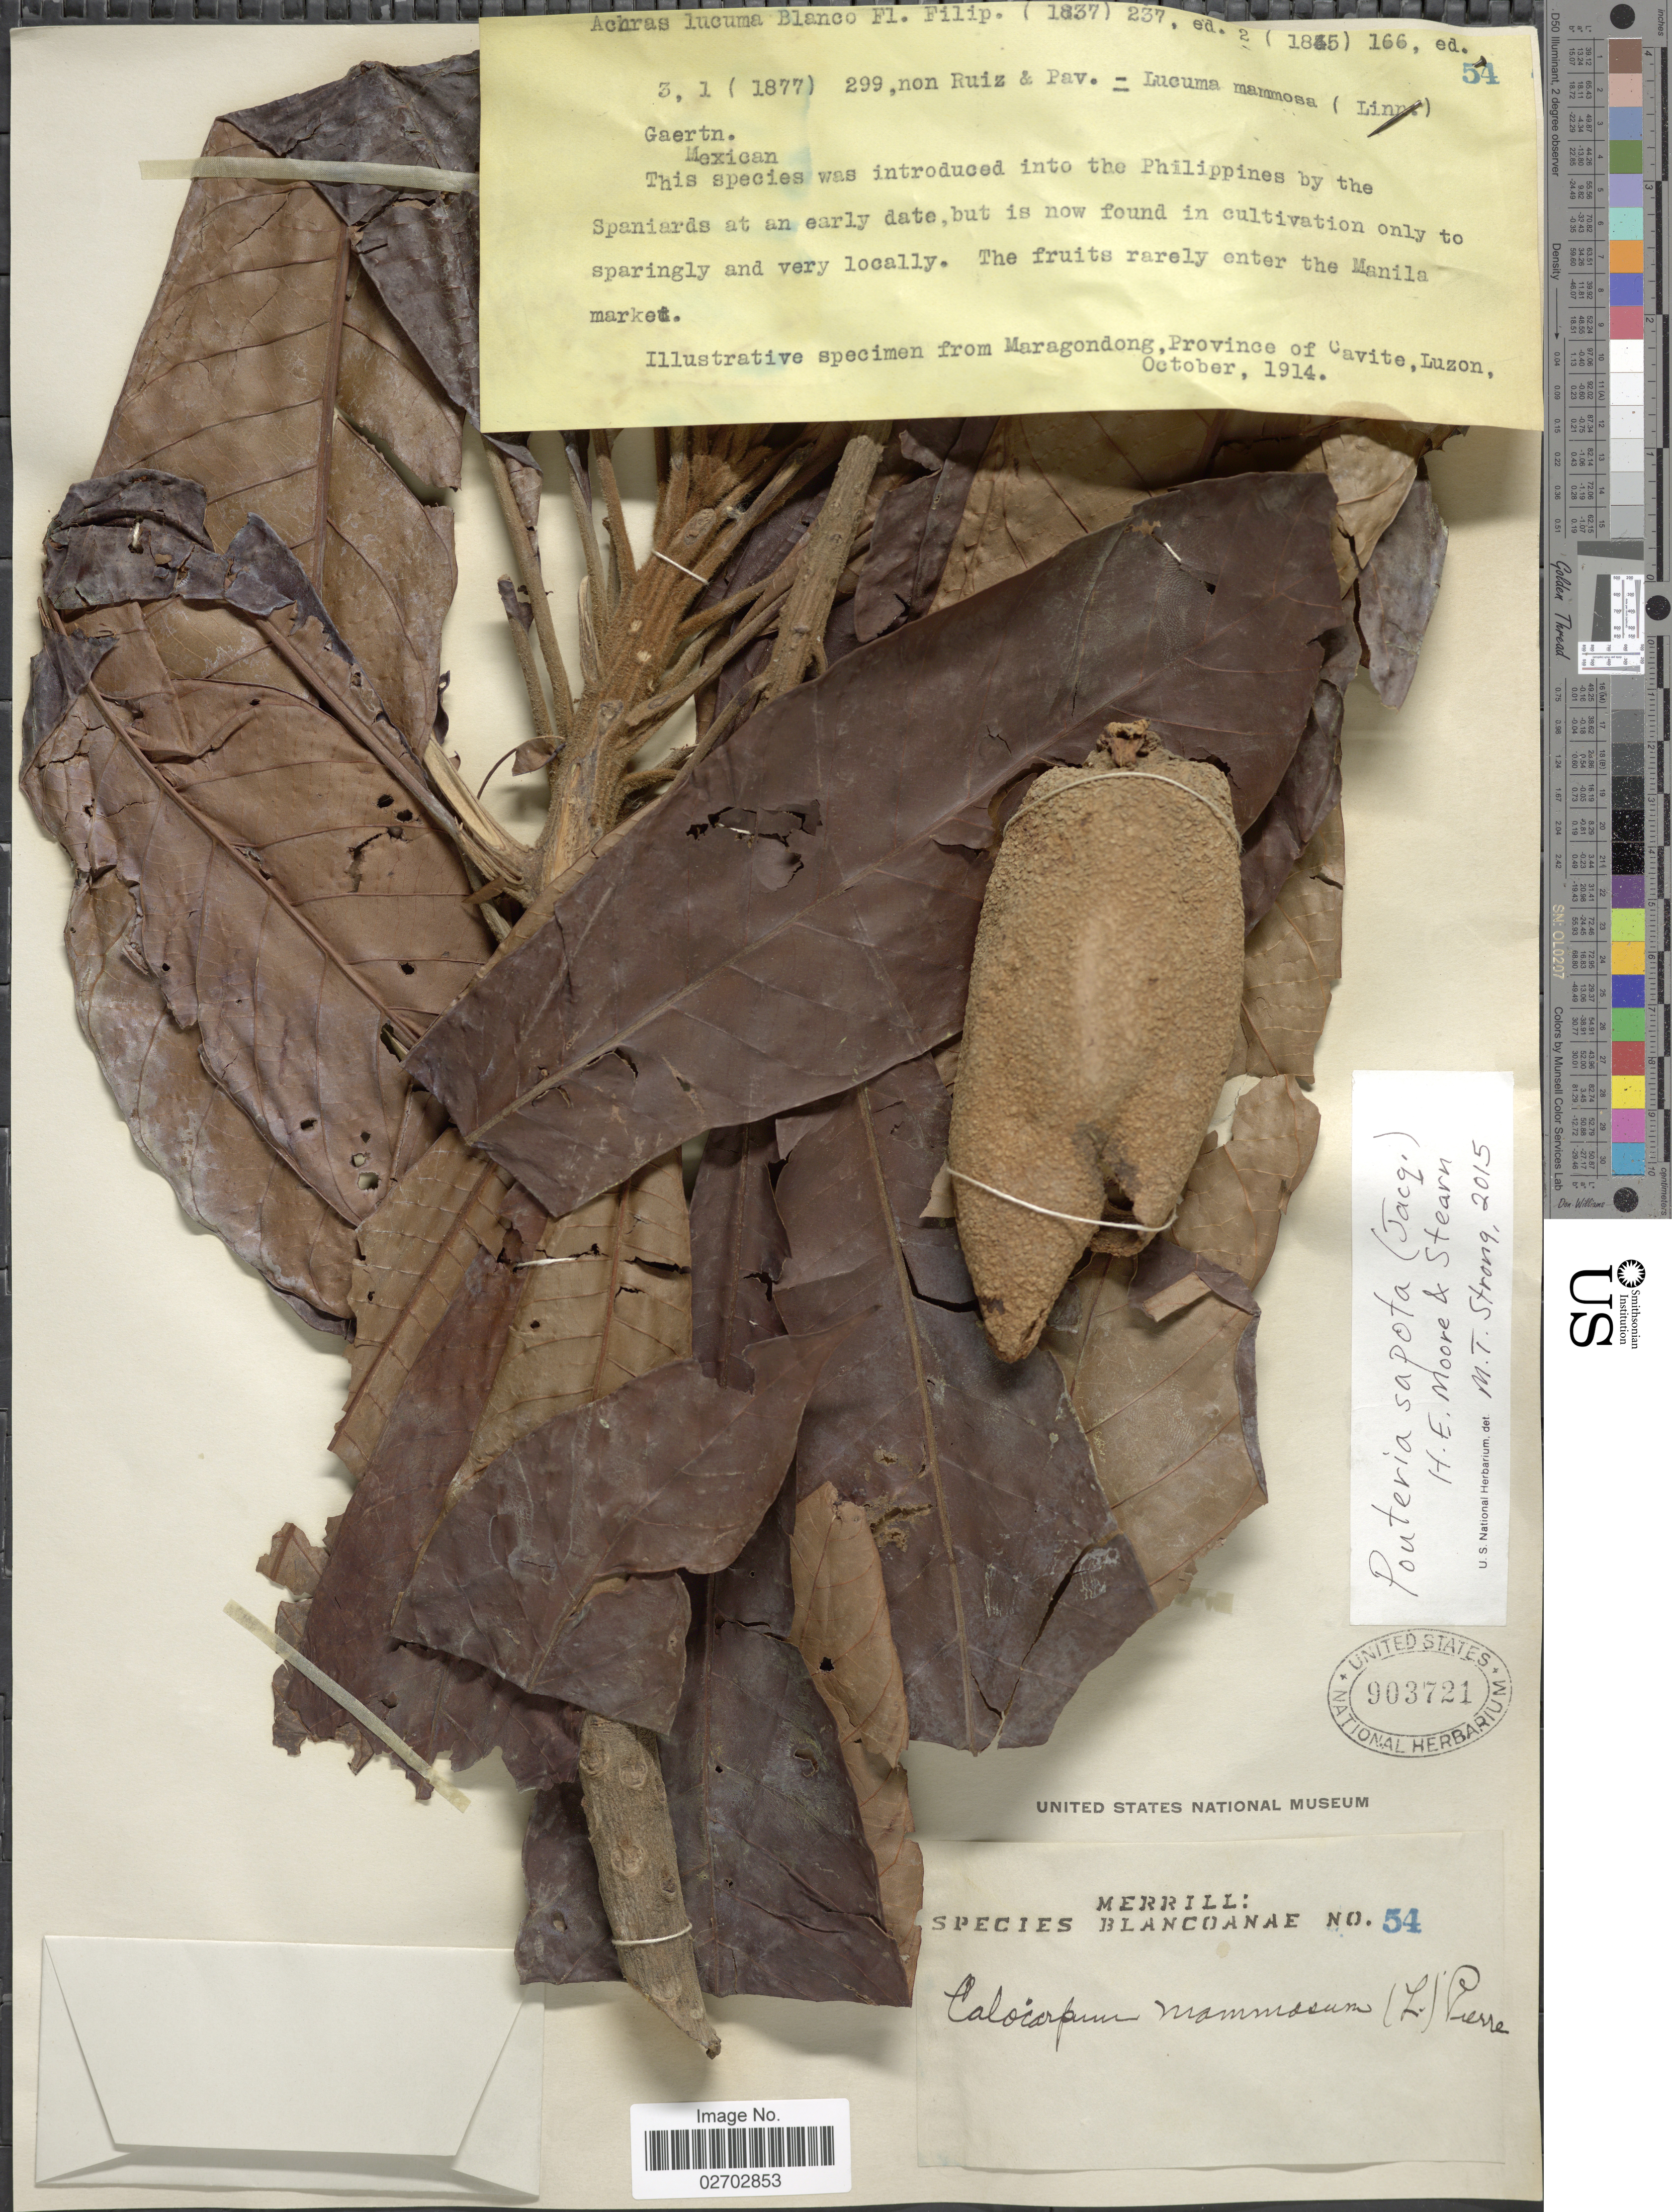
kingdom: Plantae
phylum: Tracheophyta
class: Magnoliopsida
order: Ericales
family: Sapotaceae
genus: Pouteria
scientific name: Pouteria sapota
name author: (Jacq.) H.E. Moore & Stearn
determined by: Strong, M. T., (US), Smithsonian Institution - National Museum of Natural History (UNITED STATES)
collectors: Merrill, --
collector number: Sp. Blancoan. 0054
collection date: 1914-10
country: Philippines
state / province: Calabarzon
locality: Maragondong, Province of Cavite, Luzon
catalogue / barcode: US 903721